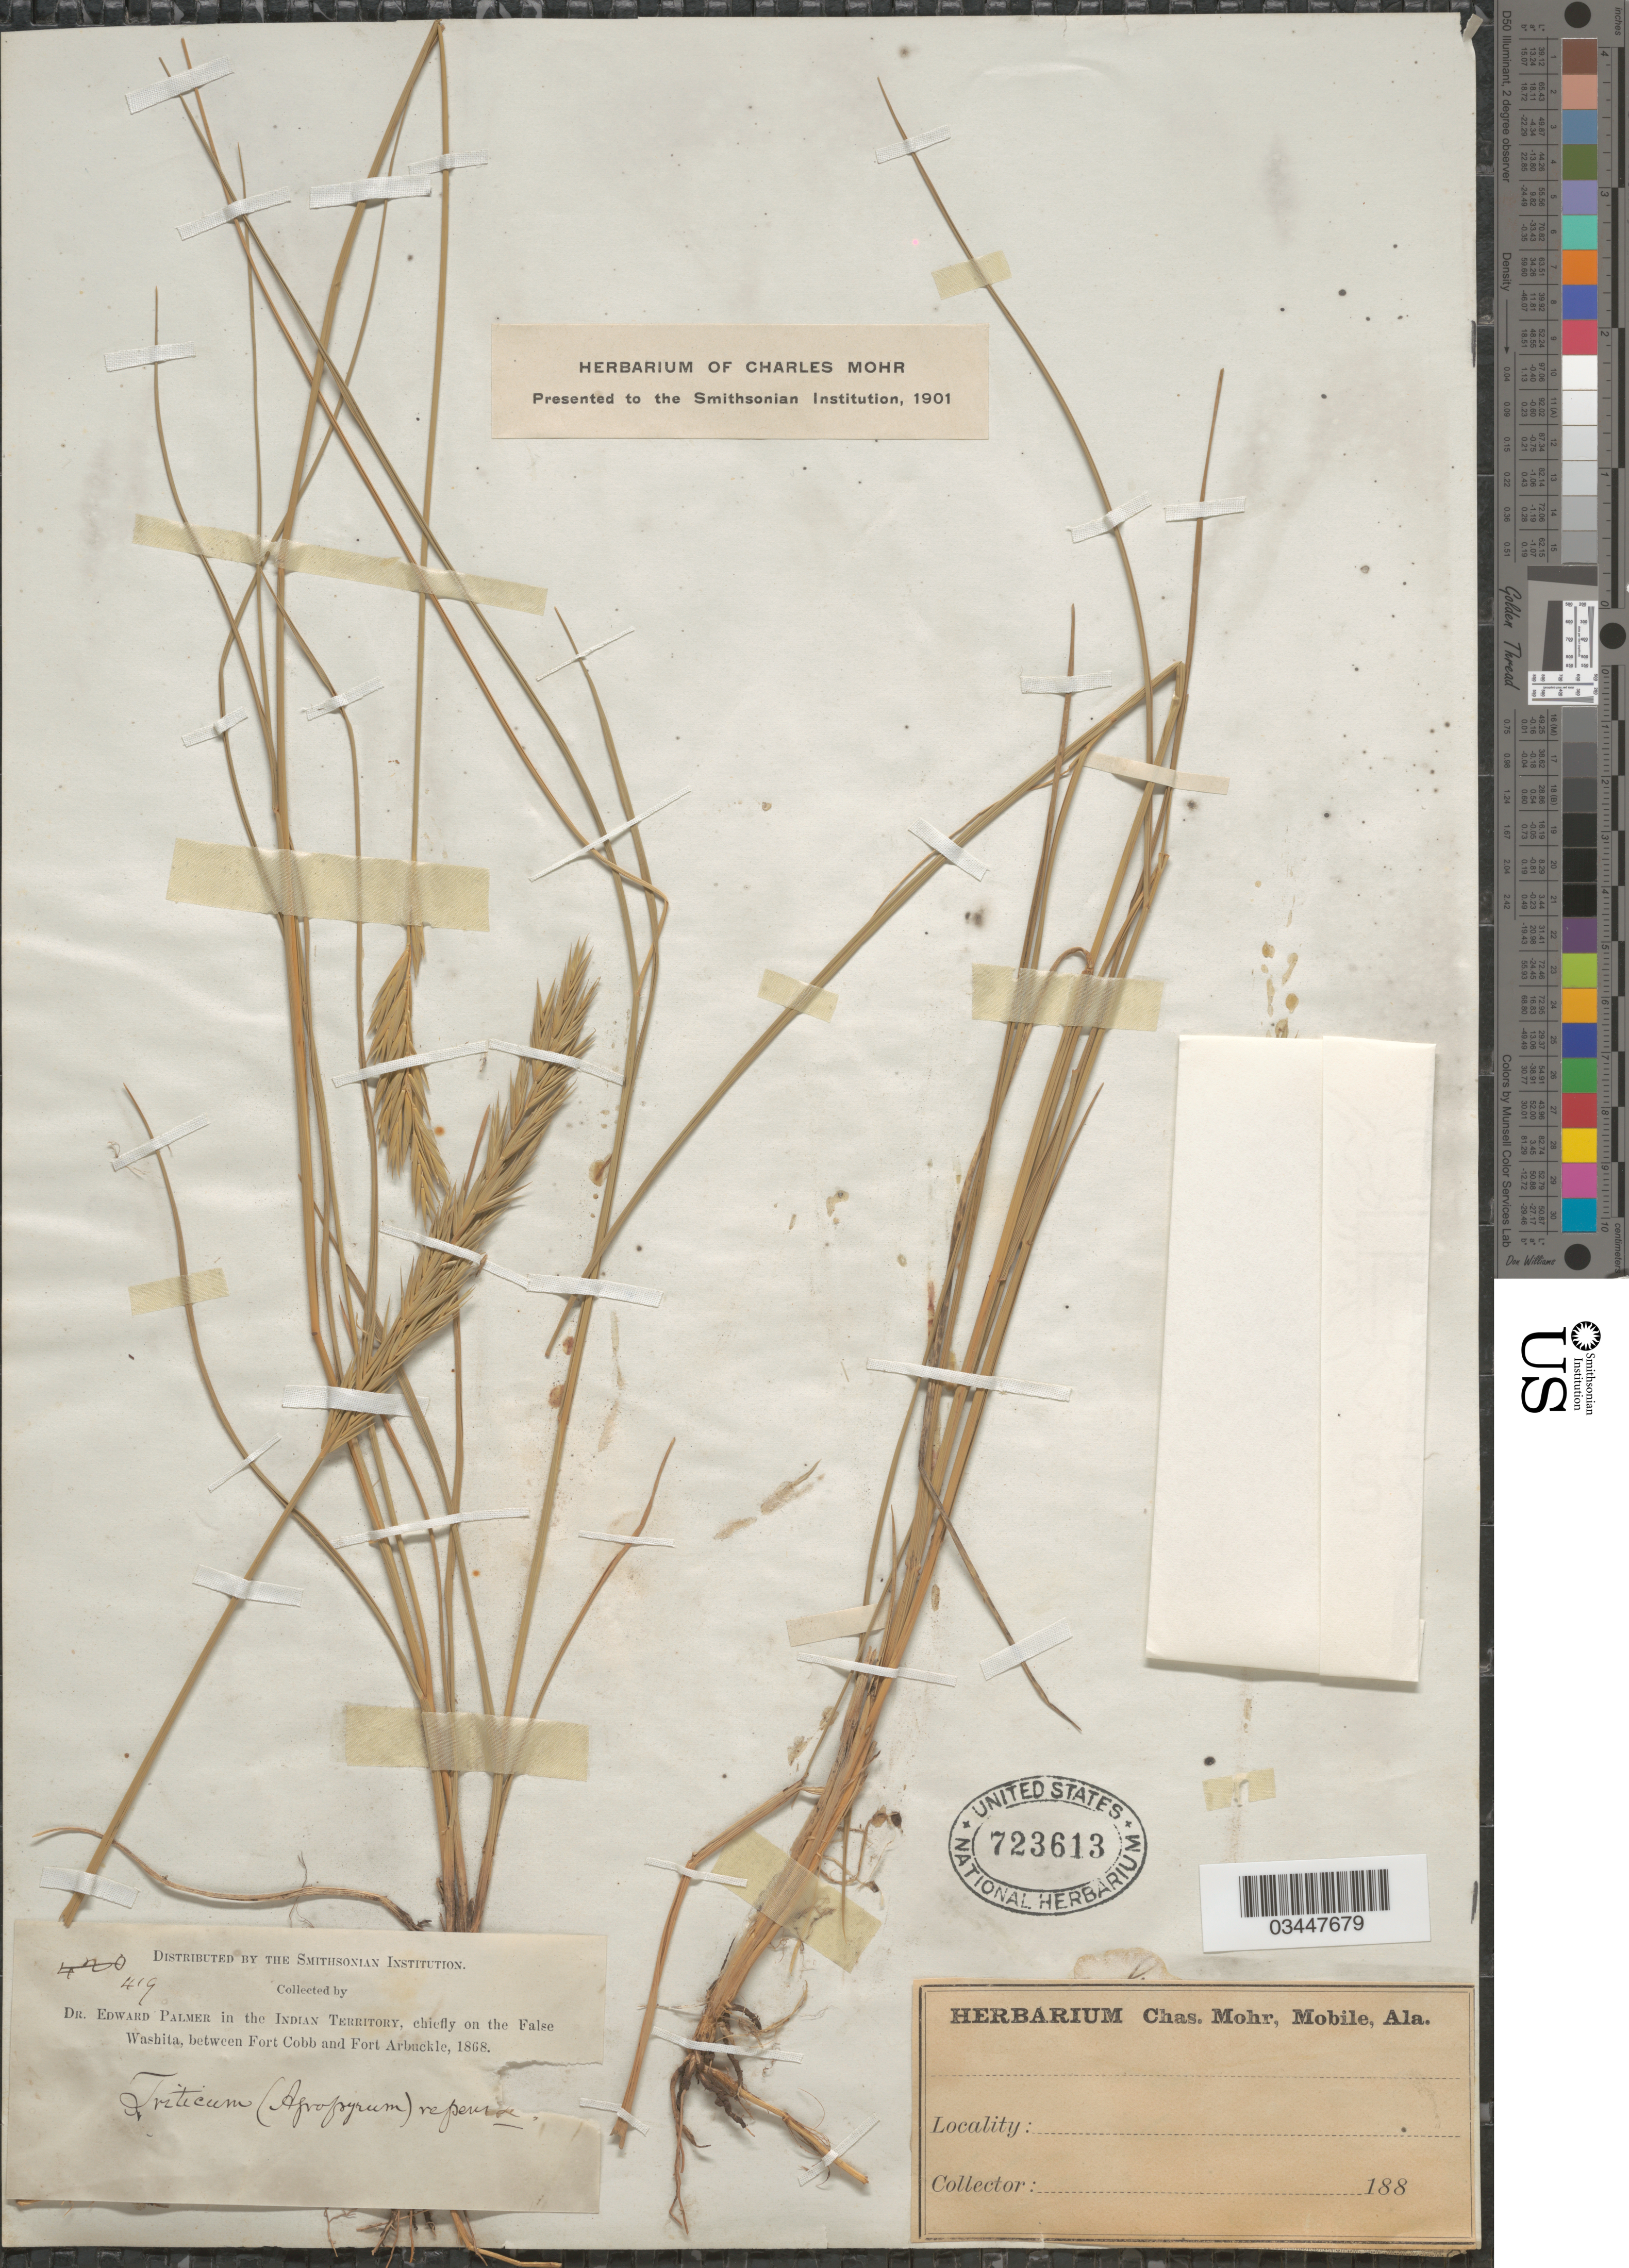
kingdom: Plantae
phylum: Tracheophyta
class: Liliopsida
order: Poales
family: Poaceae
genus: Triticum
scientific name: Triticum sp.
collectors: E. Palmer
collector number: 419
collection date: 1868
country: United States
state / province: Oklahoma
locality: In the Indian Territory, chiefly on the False Washita, between Fort Cobb and Fort Arbuckle.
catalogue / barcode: US 723613